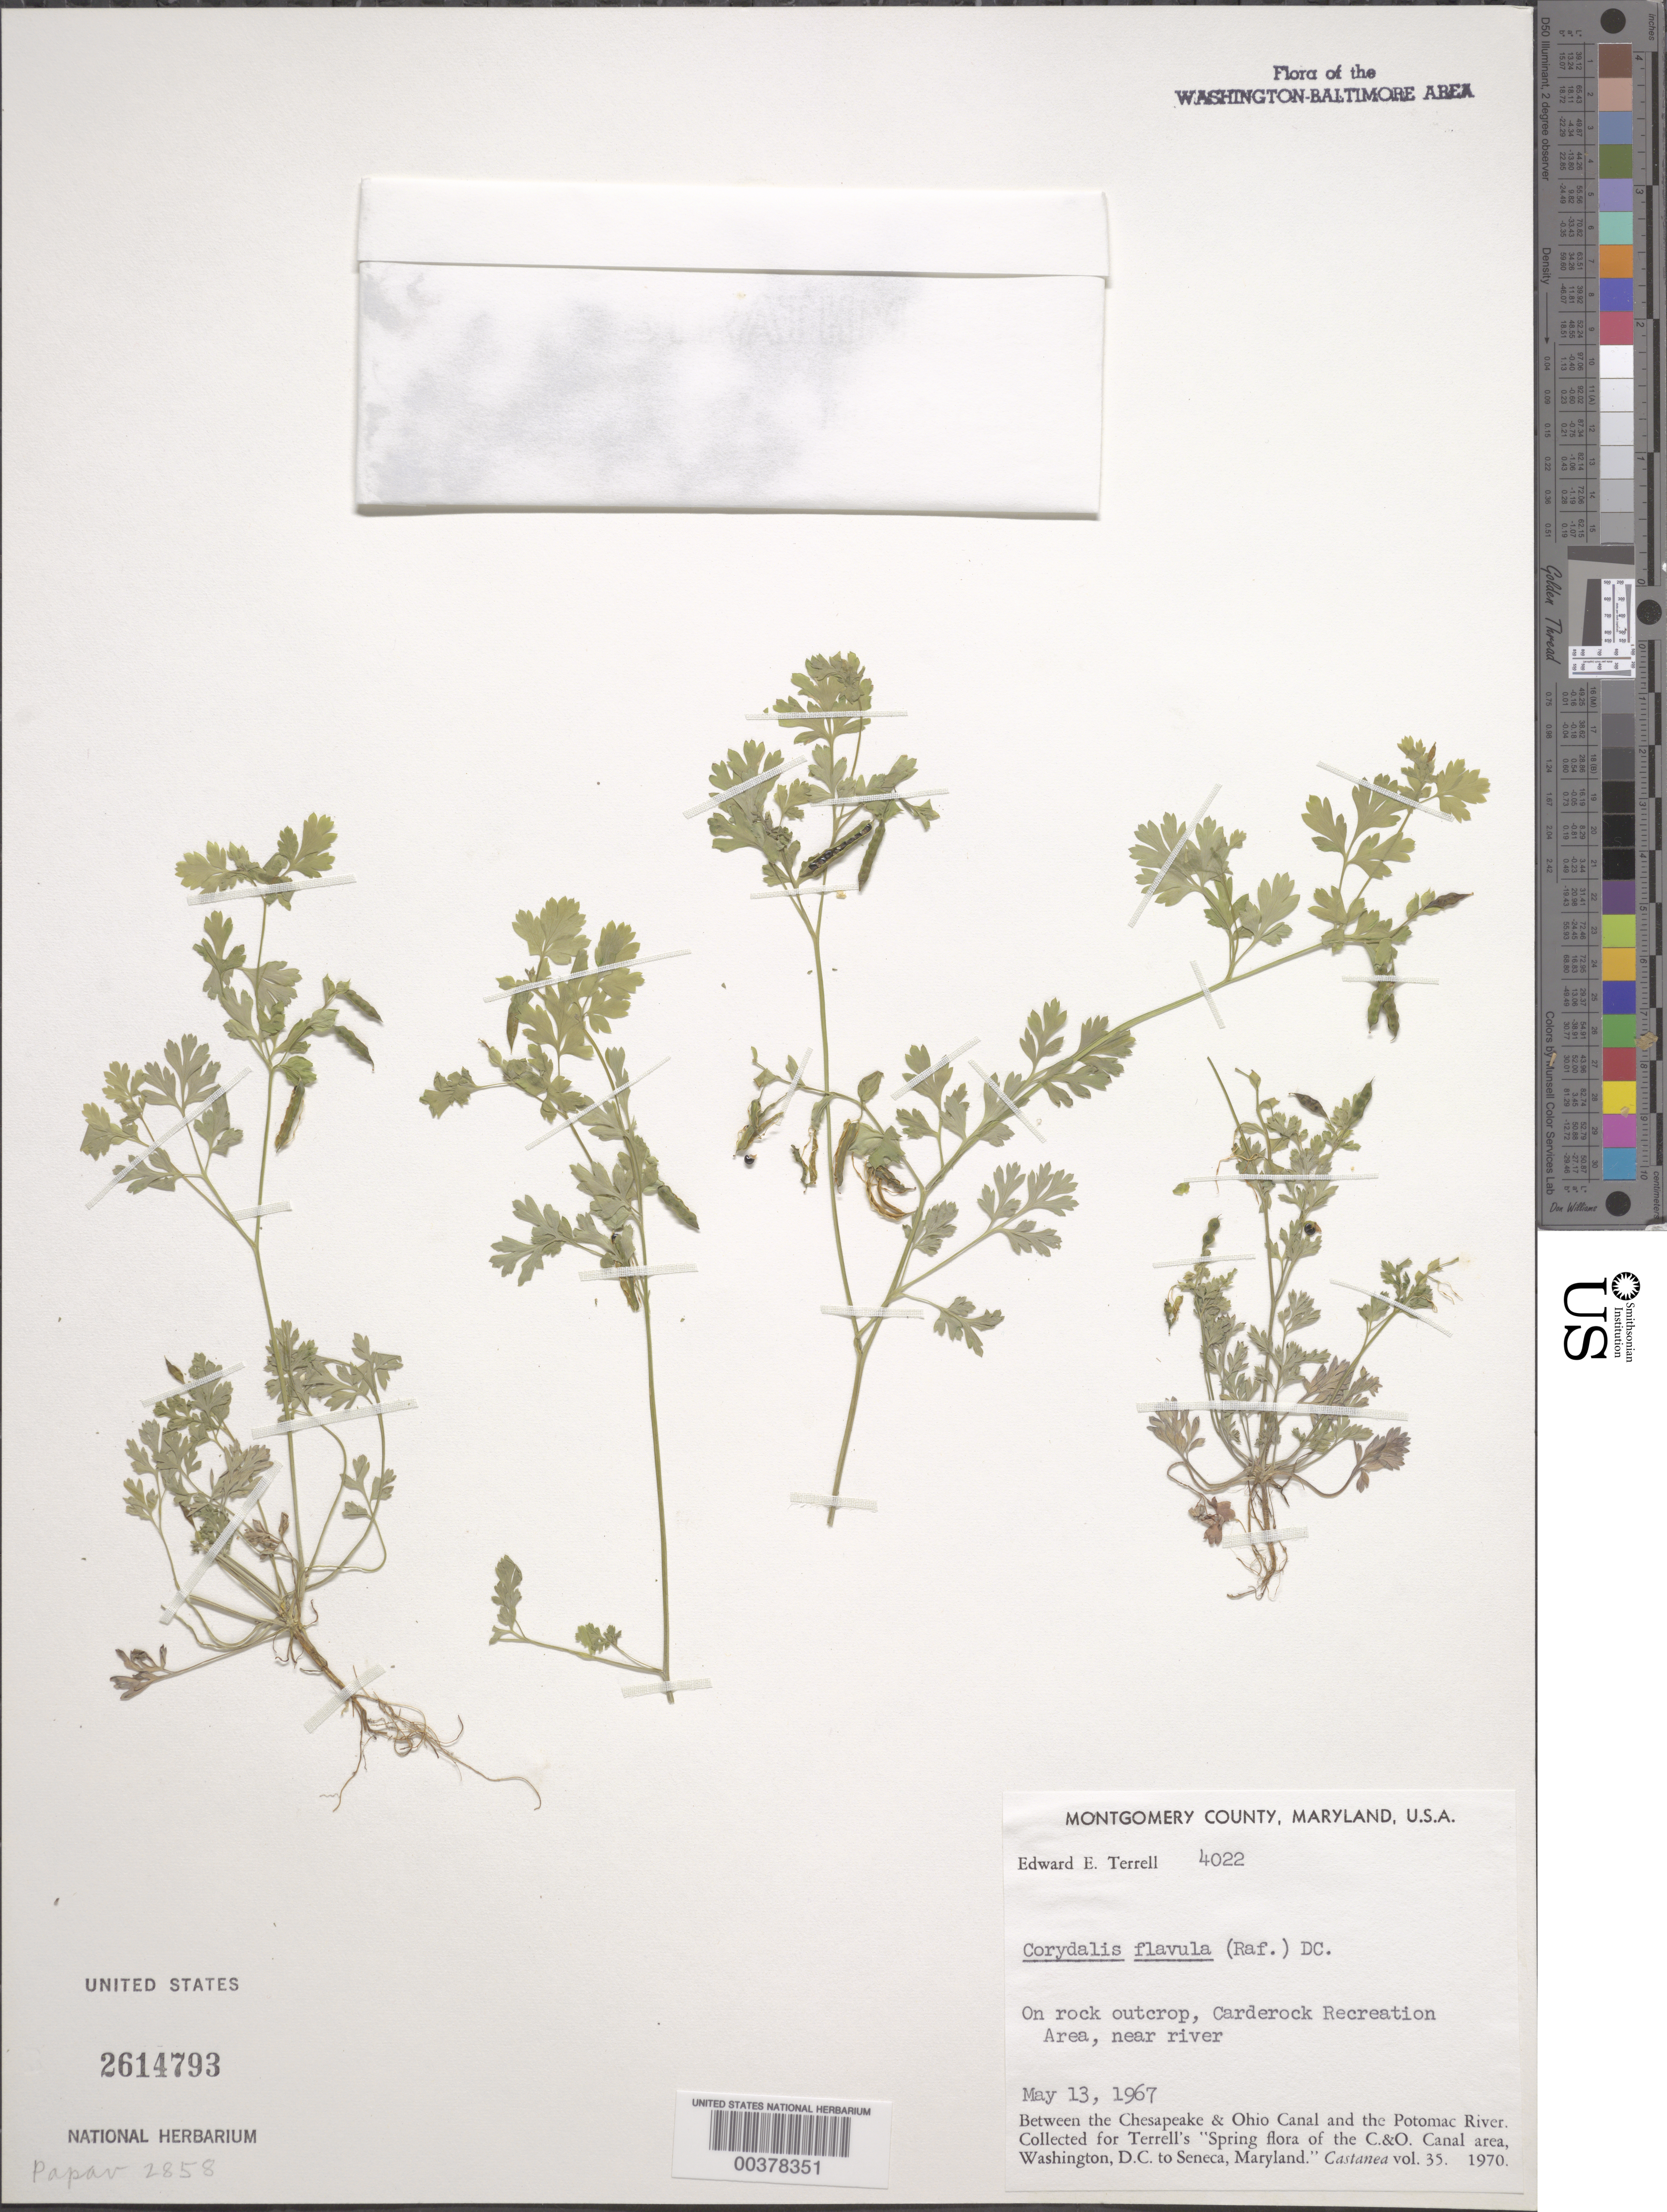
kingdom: Plantae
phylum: Tracheophyta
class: Magnoliopsida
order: Ranunculales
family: Papaveraceae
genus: Corydalis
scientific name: Corydalis flavula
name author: (Raf.) DC.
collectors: E. E. Terrell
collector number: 4022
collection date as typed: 13 May 1967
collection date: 1967-05-13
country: United States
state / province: Maryland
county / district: Montgomery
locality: Carderock Recreation area C. & O. Canal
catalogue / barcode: US 2614793